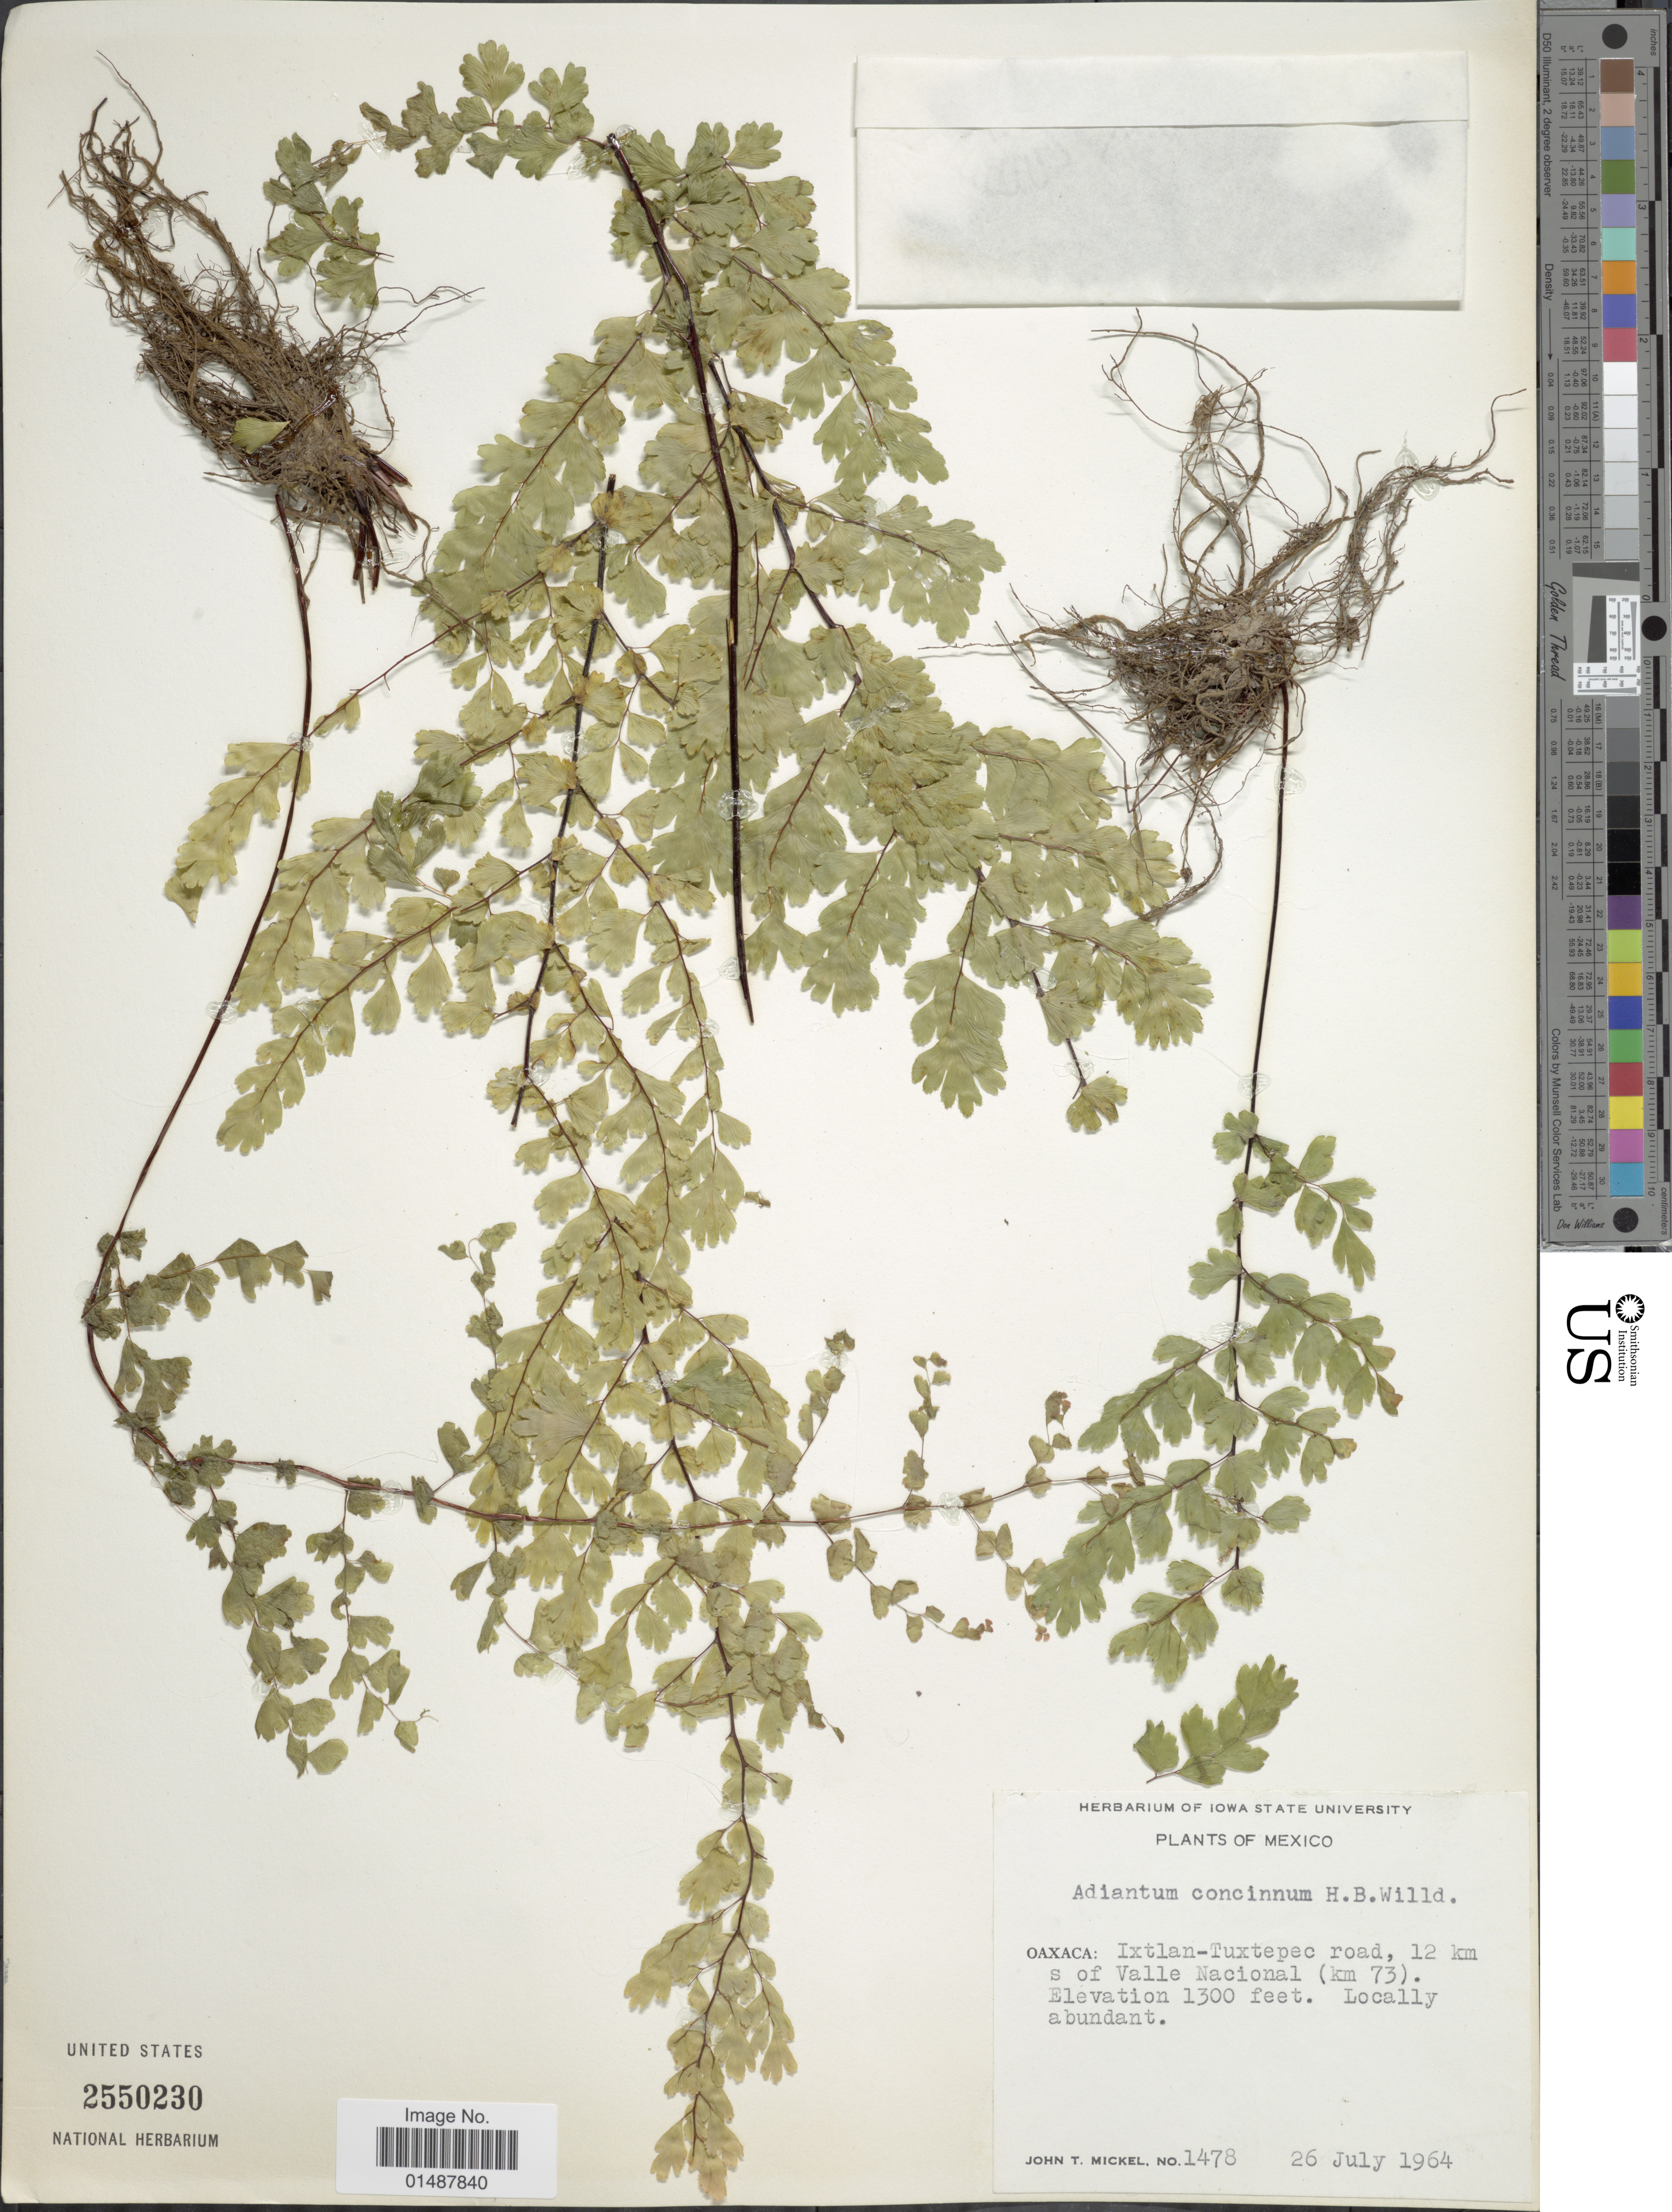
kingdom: Plantae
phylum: Tracheophyta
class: Polypodiopsida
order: Polypodiales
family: Pteridaceae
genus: Adiantum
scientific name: Adiantum concinnum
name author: Humb. & Bonpl. ex Willd.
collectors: J. T. Mickel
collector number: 1478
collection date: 1964-07-26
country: Mexico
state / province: Oaxaca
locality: Ixtlan-Tuxtepec road, 12 km s of Valle Nacional (km 73)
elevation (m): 396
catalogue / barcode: US 2550230